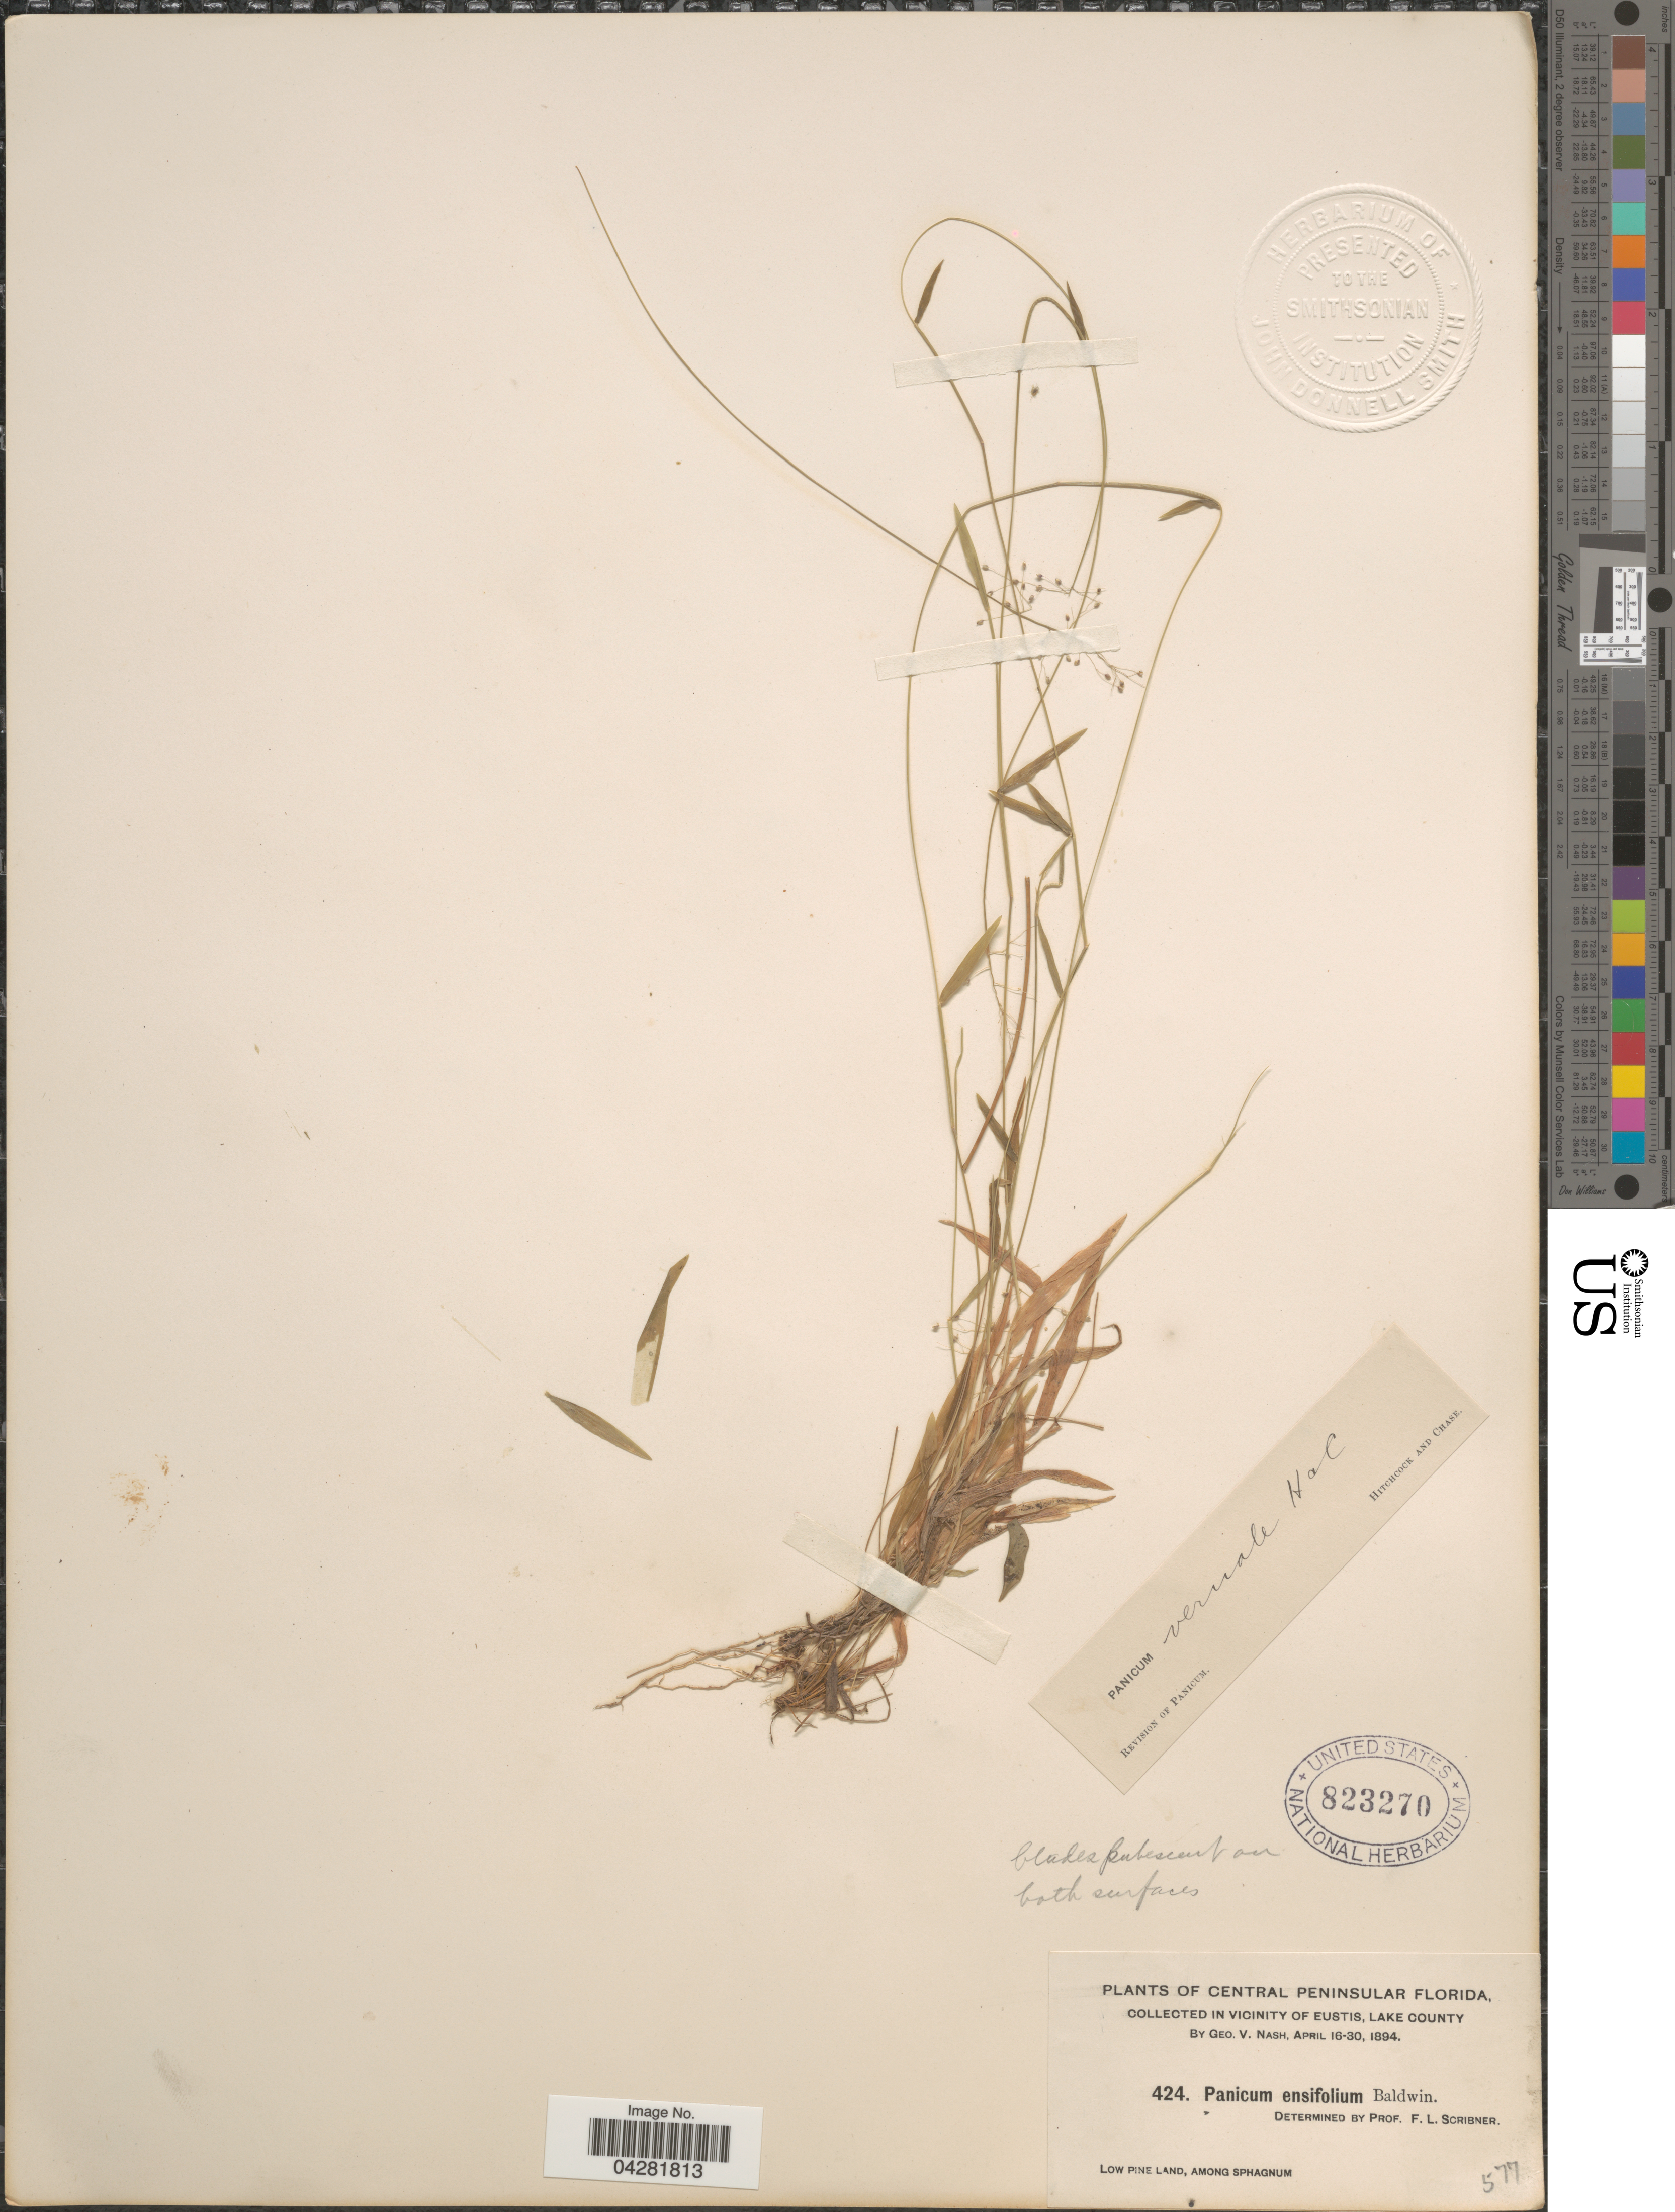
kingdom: Plantae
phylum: Tracheophyta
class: Liliopsida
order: Poales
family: Poaceae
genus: Dichanthelium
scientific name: Dichanthelium ensifolium var. ensifolium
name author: (Baldwin ex Elliot) Gould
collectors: G. V. Nash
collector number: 424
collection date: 1894-04-16/1894-04-30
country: United States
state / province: Florida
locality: Central Peninsular Florida, in vicinity of Eustis, Lake County.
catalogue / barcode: US 823270